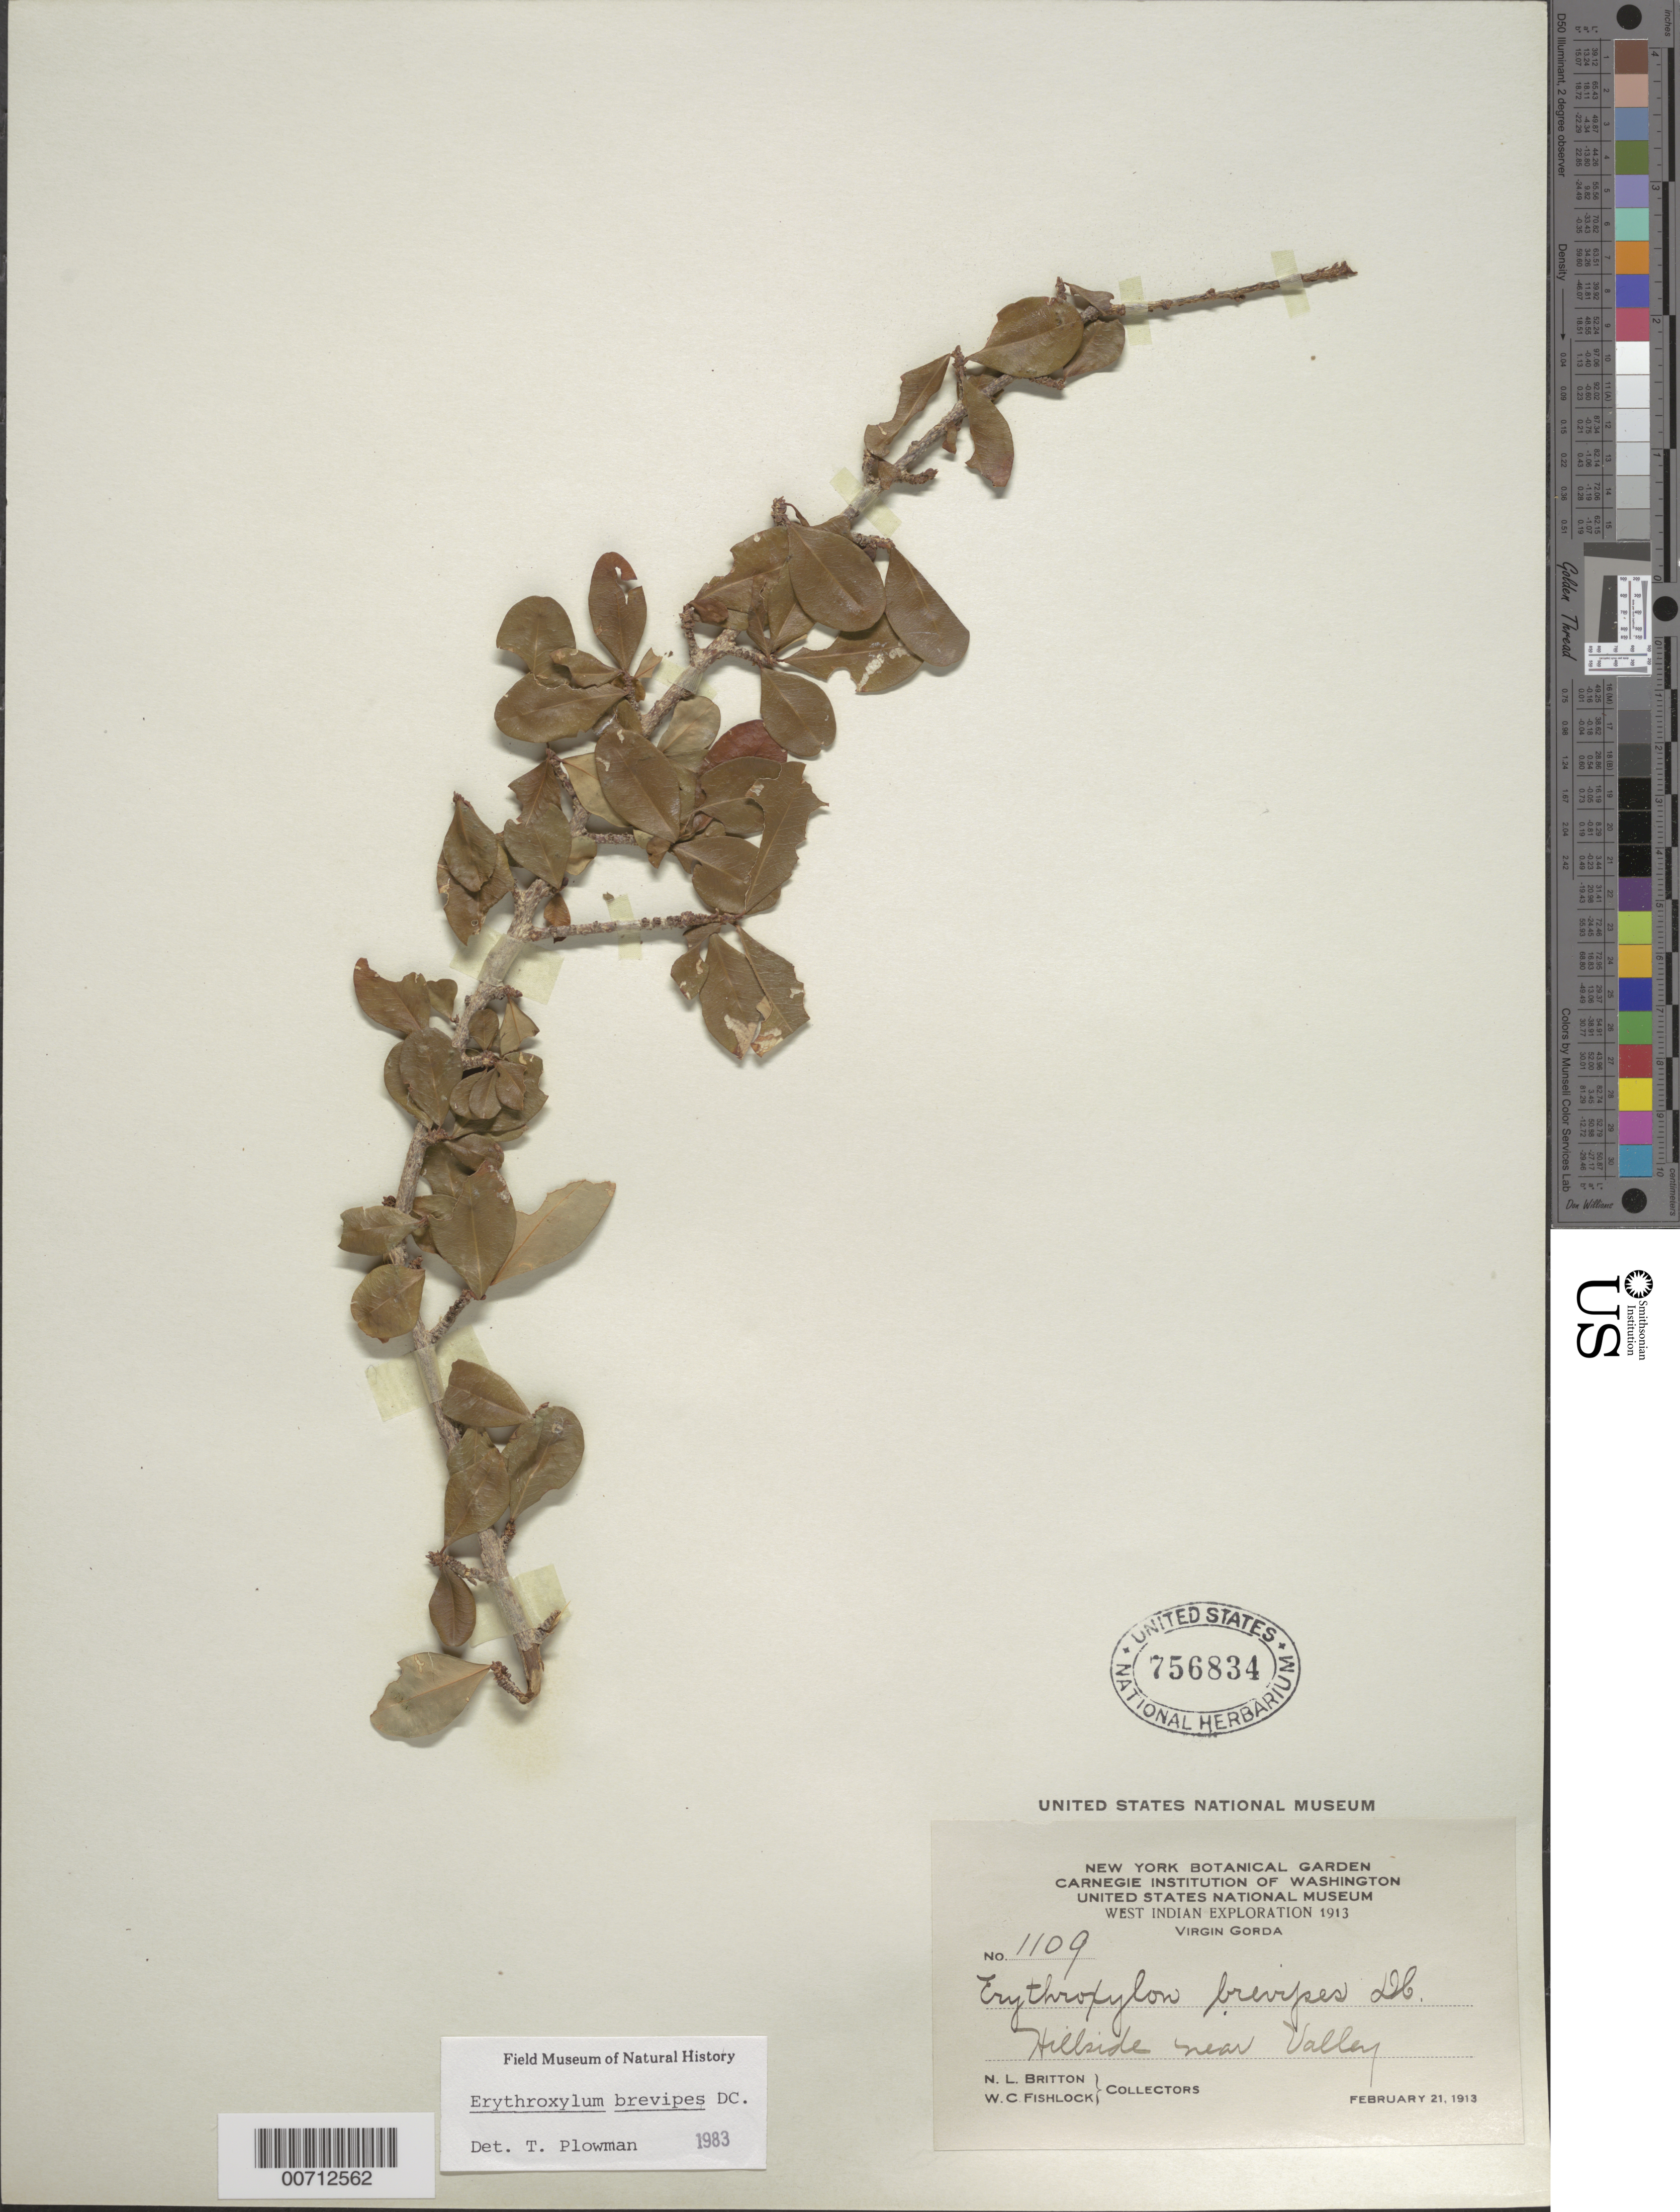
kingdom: Plantae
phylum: Tracheophyta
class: Magnoliopsida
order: Malpighiales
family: Erythroxylaceae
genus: Erythroxylum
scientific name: Erythroxylum brevipes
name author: DC.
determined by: Plowman, Timothy C.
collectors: N. Britton & W. Fishlock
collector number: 1109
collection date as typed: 21 Feb 1913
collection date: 1913-02-21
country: British Virgin Islands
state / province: Virgin Gorda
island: Virgin Gorda Island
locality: Valley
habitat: Hillside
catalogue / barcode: US 756834